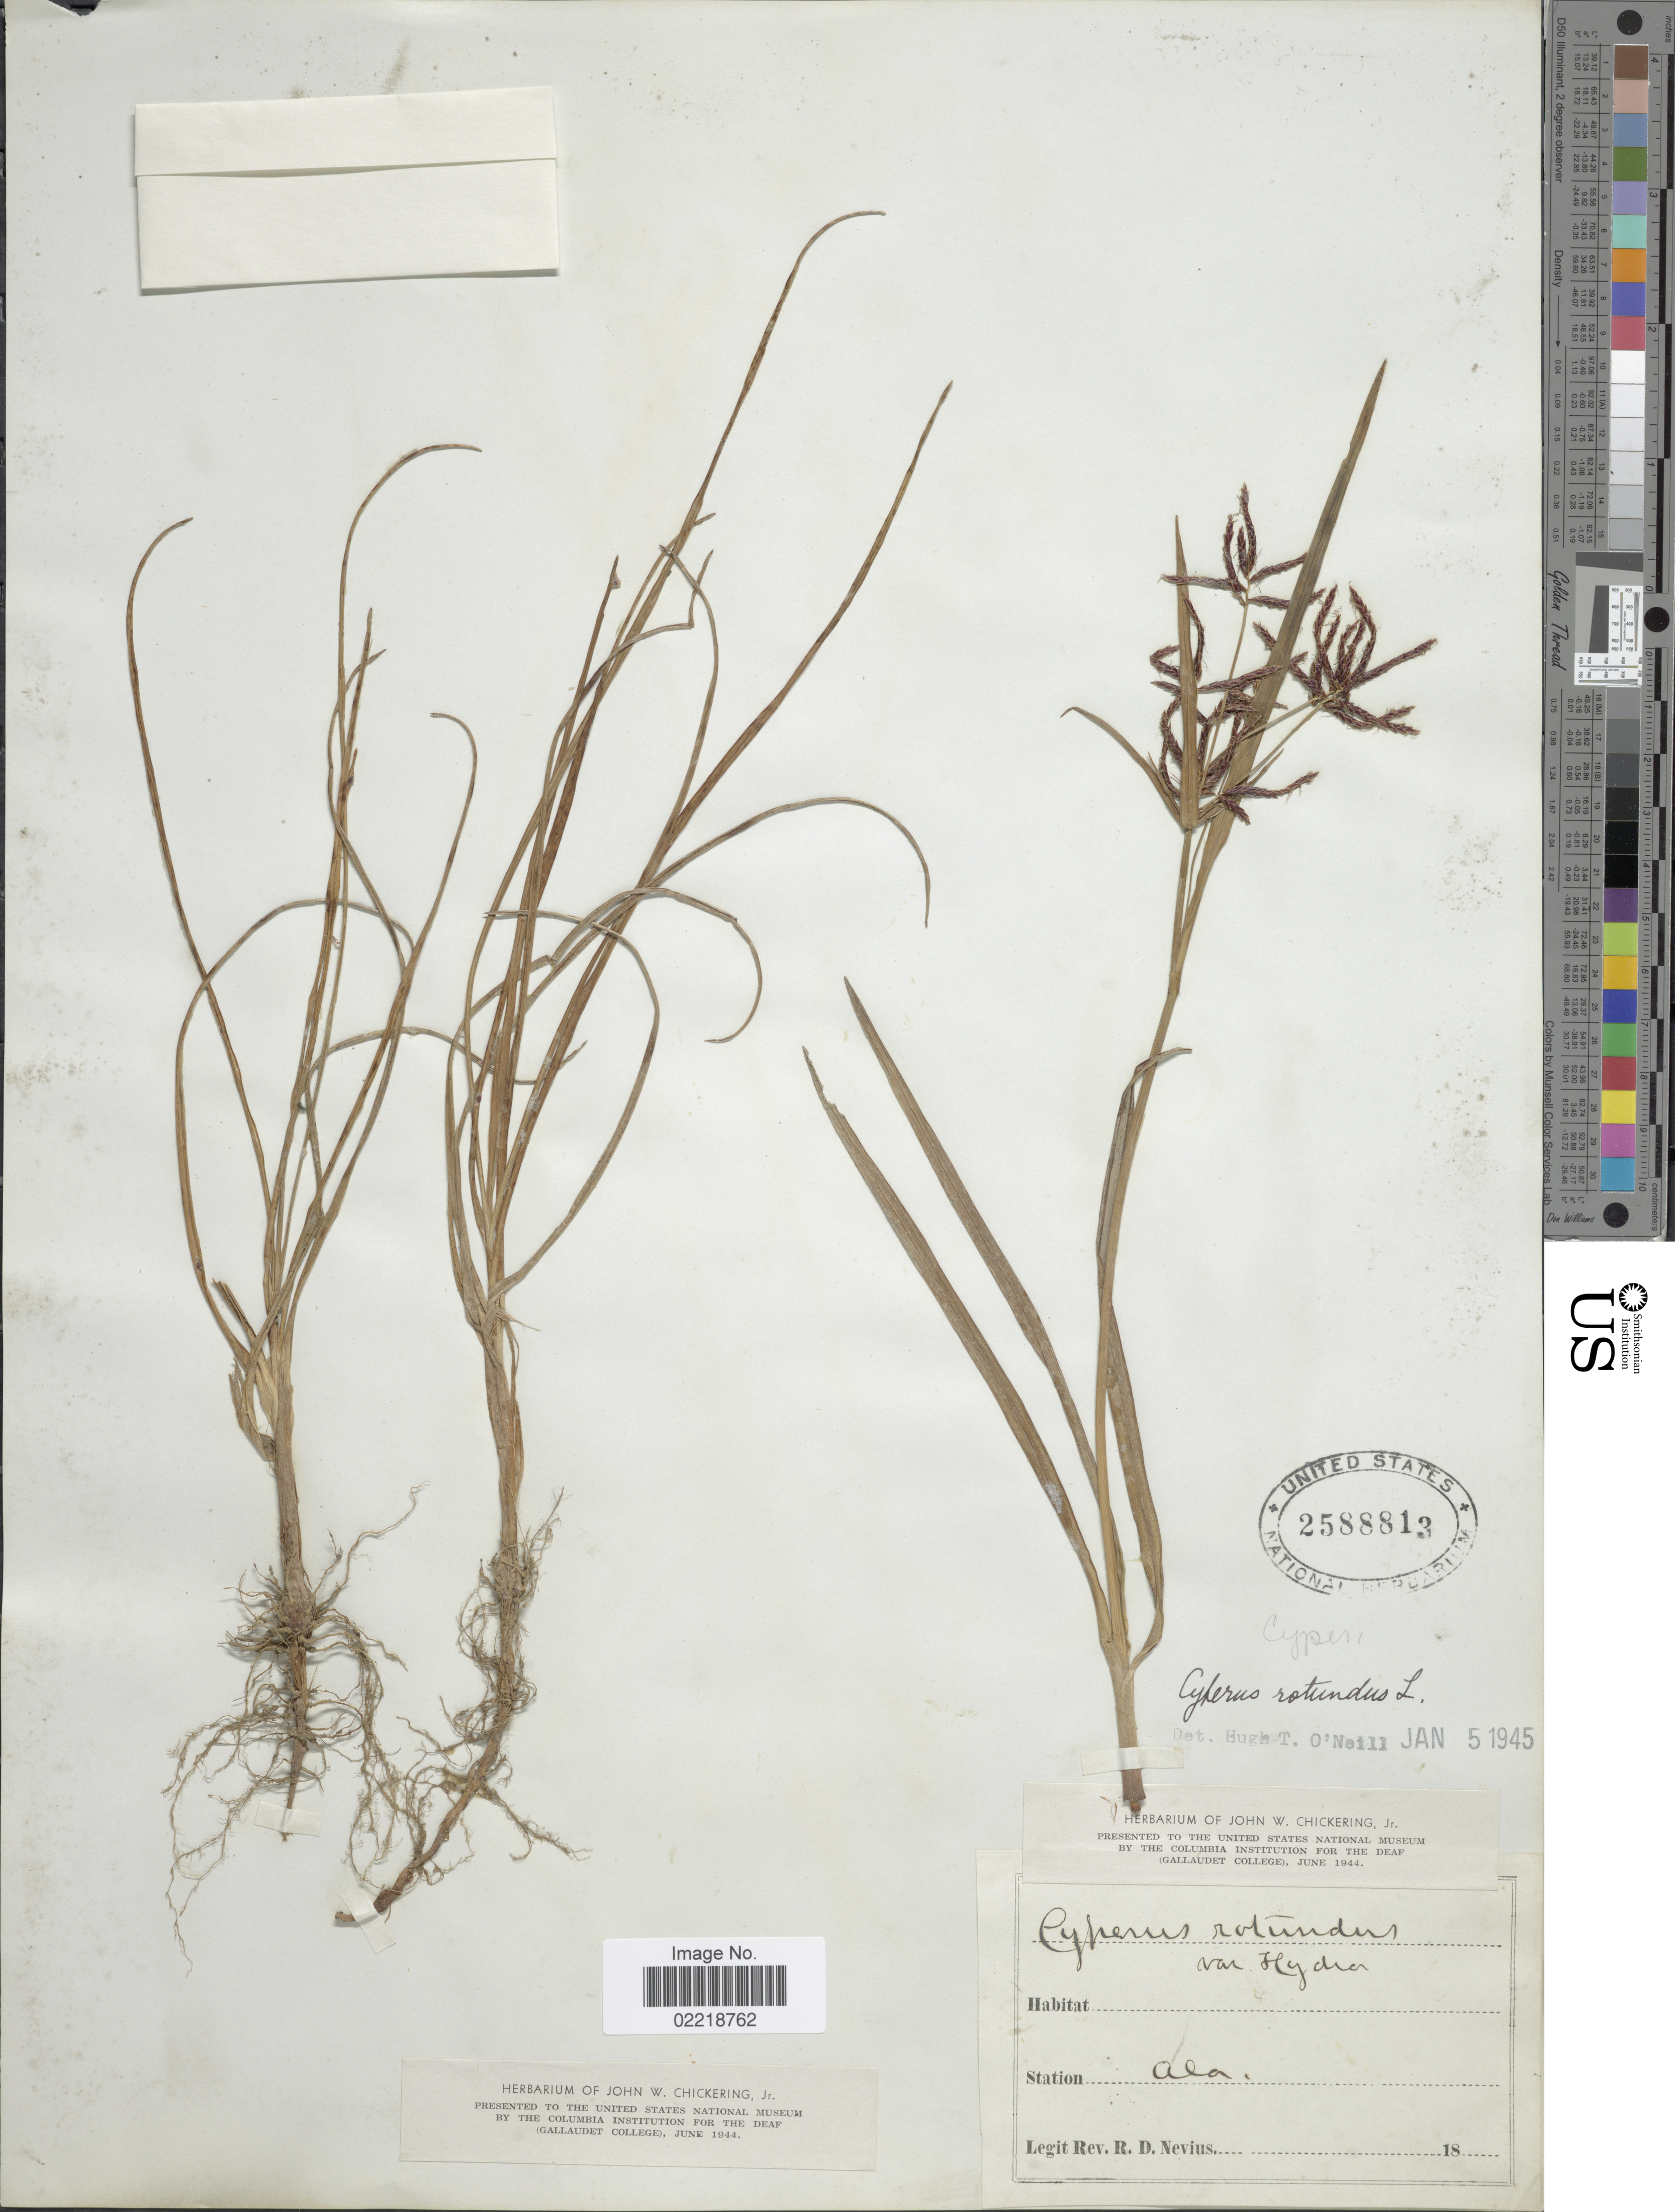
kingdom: Plantae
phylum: Tracheophyta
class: Liliopsida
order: Poales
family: Cyperaceae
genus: Cyperus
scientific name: Cyperus rotundus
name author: L.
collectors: R. Nevius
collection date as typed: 18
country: United States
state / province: Alabama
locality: Station Ala.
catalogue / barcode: US 2588813